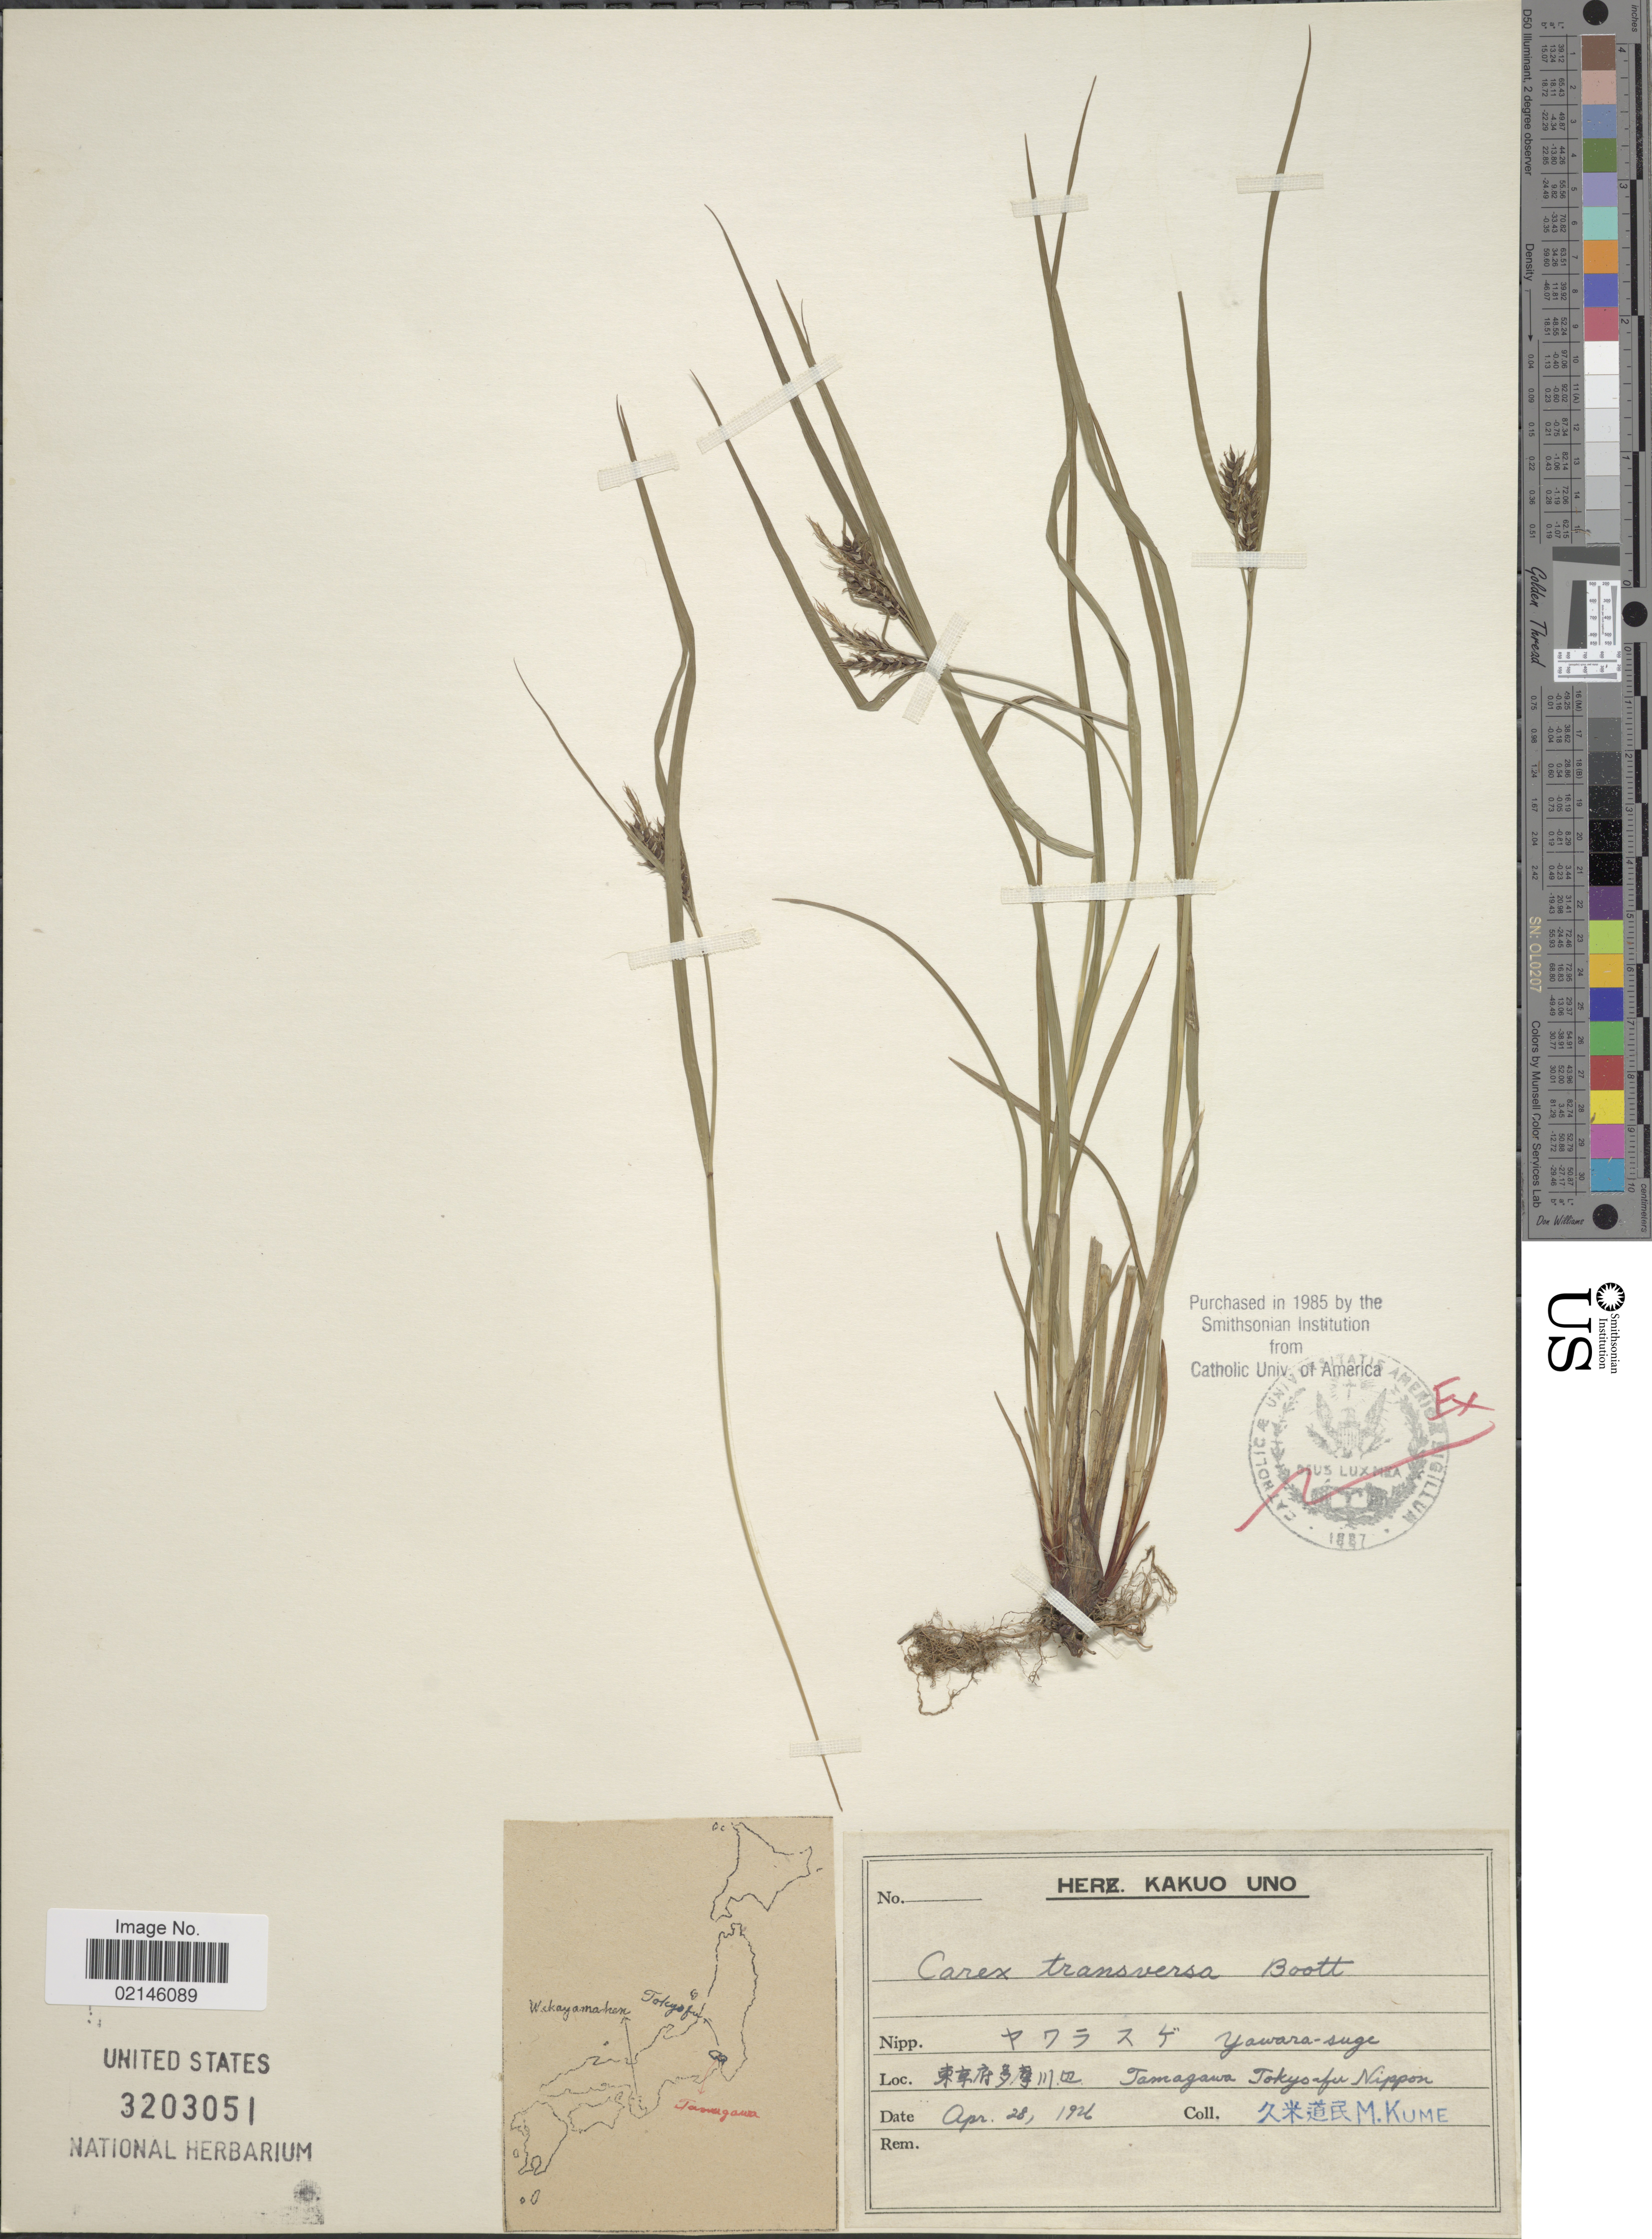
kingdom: Plantae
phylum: Tracheophyta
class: Liliopsida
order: Poales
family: Cyperaceae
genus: Carex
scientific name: Carex brownii subsp. transversa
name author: (Boott) J. Kern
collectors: M. Kume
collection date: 1926-04-28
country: Japan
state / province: Tokyo, Federal City of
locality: Yawara-suge. Tamagawa Tokyoafu Nippon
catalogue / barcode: US 3203051